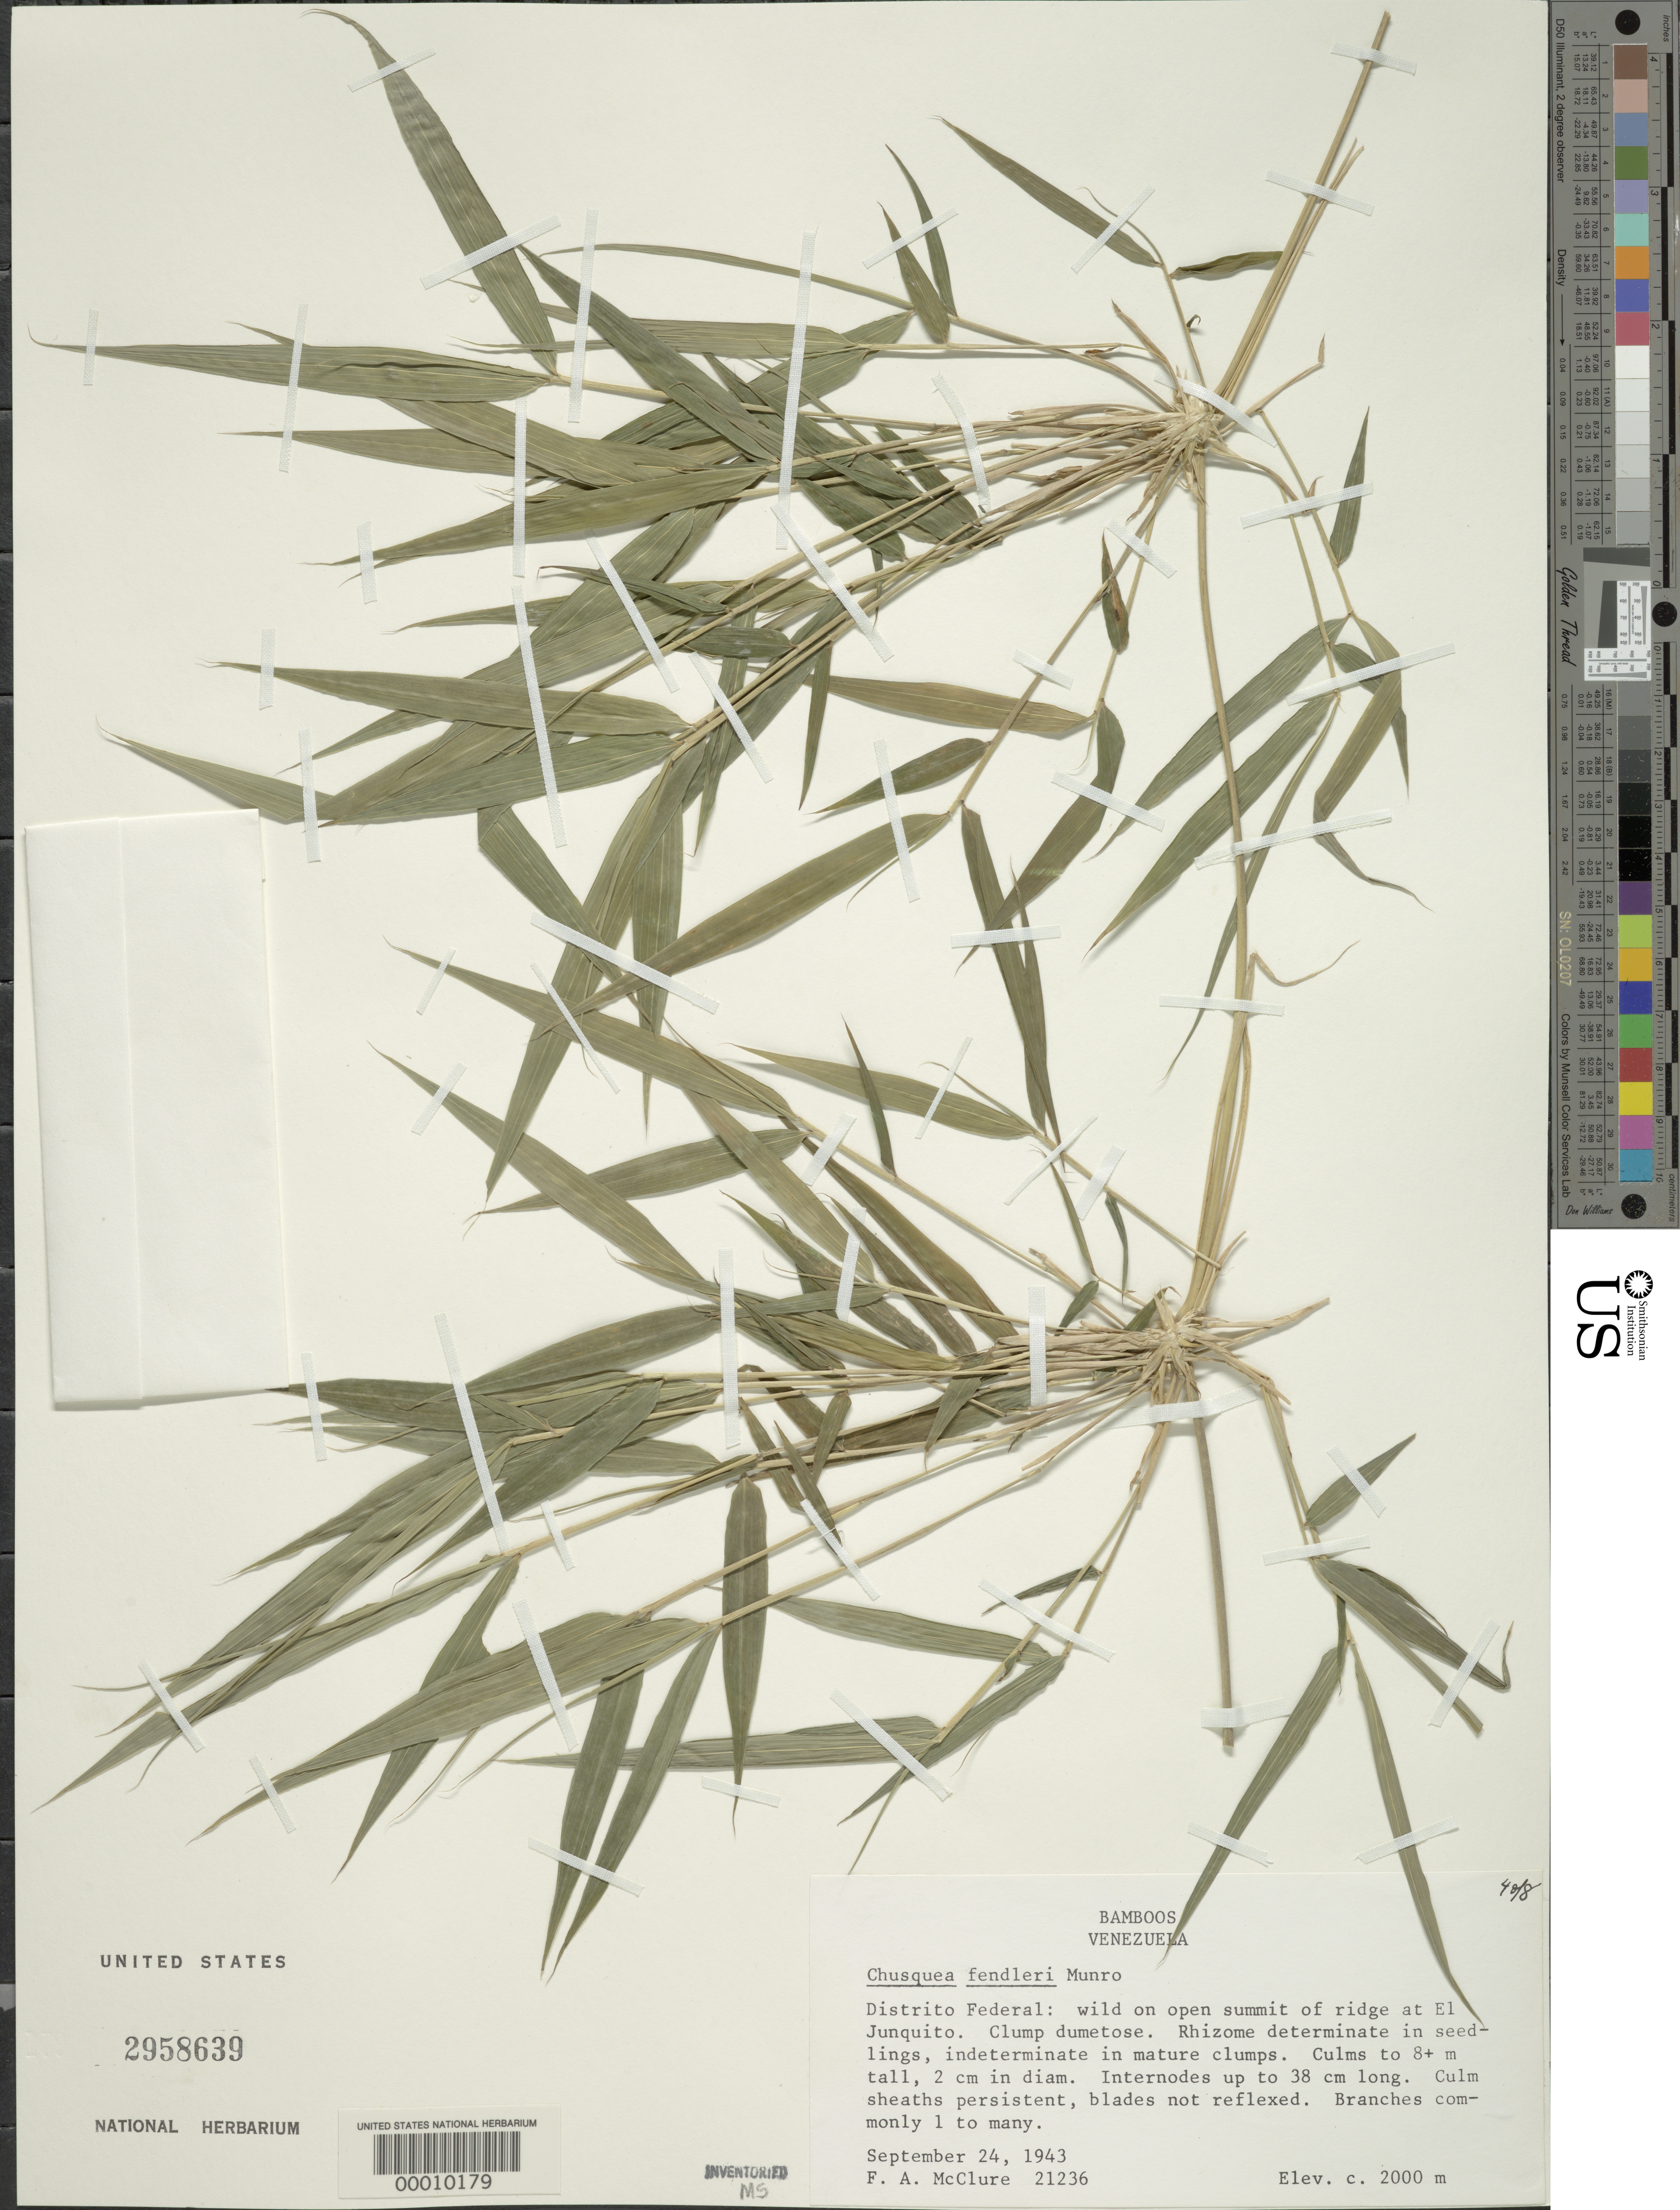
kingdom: Plantae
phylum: Tracheophyta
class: Liliopsida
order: Poales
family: Poaceae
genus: Chusquea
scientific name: Chusquea fendleri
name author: Munro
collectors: F. A. McClure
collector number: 21236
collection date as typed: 24 Sep 1943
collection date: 1943-09-24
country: Venezuela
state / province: Distrito Federal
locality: El junquito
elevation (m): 2000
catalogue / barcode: US 2958639